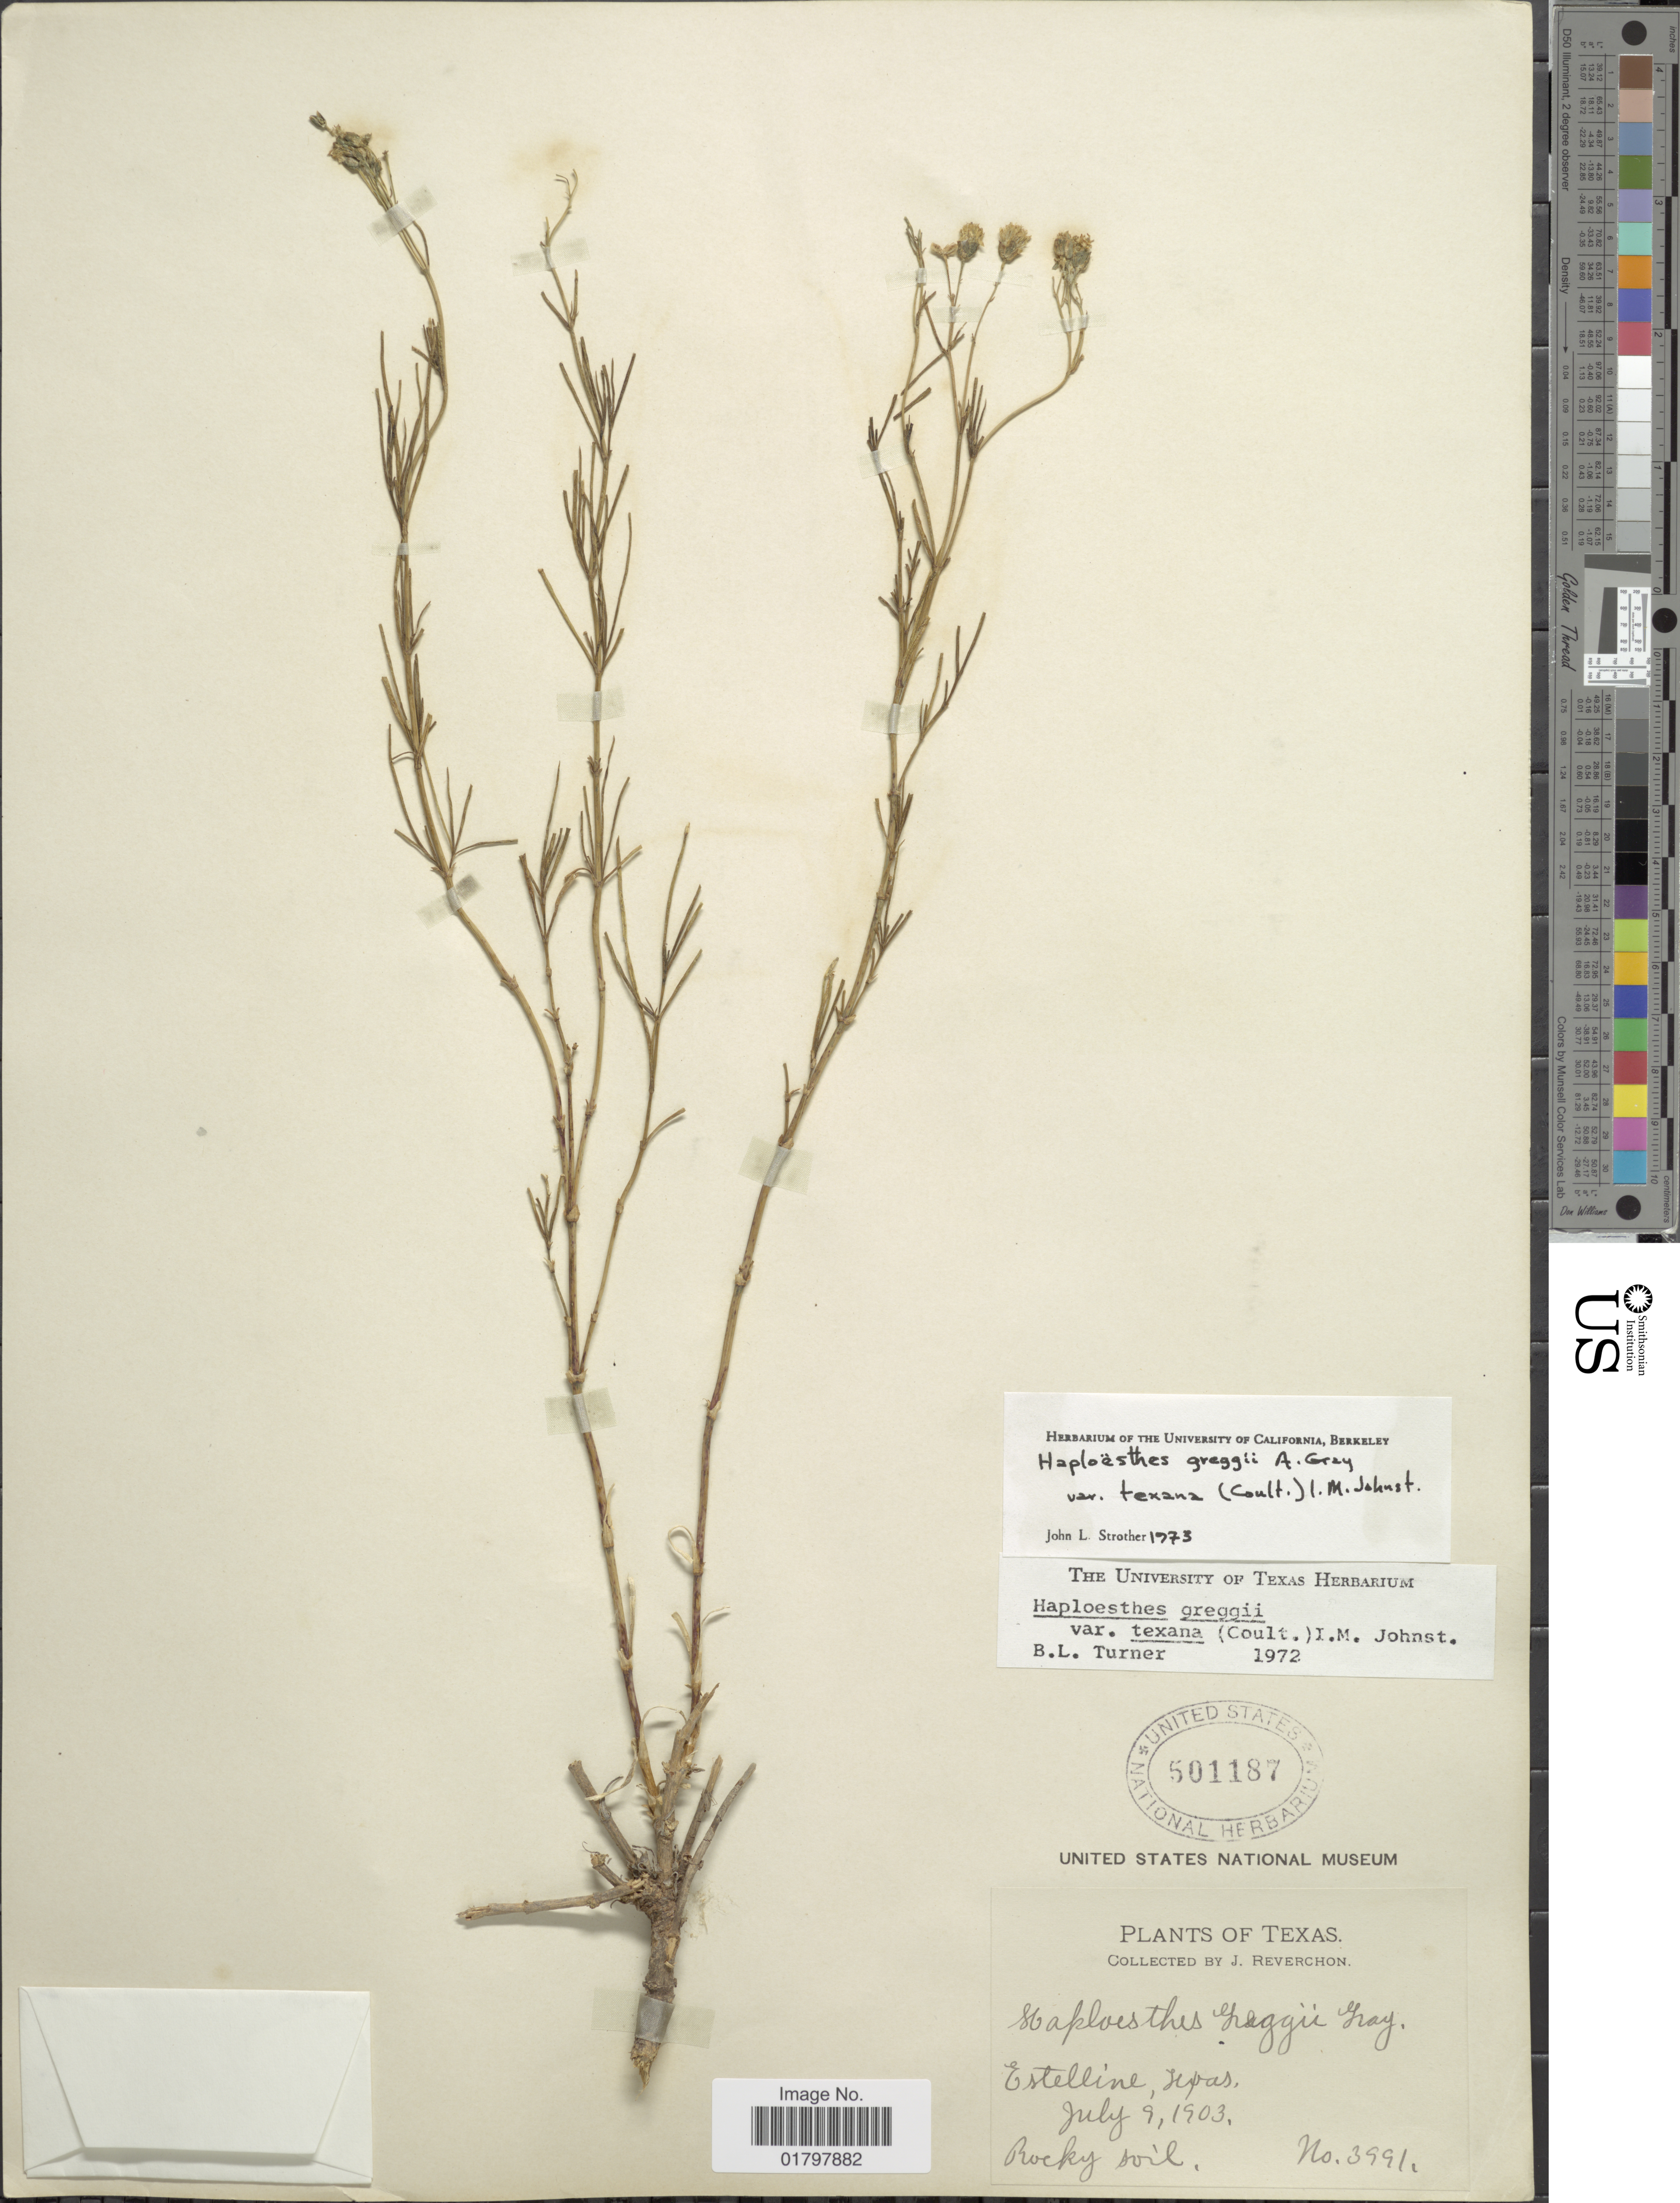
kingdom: Plantae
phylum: Tracheophyta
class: Magnoliopsida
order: Asterales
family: Asteraceae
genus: Haploesthes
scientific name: Haploesthes greggii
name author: A. Gray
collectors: J. Reverchon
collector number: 3991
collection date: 1903-07-09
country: United States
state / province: Texas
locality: Estelline, Texas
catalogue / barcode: US 501187